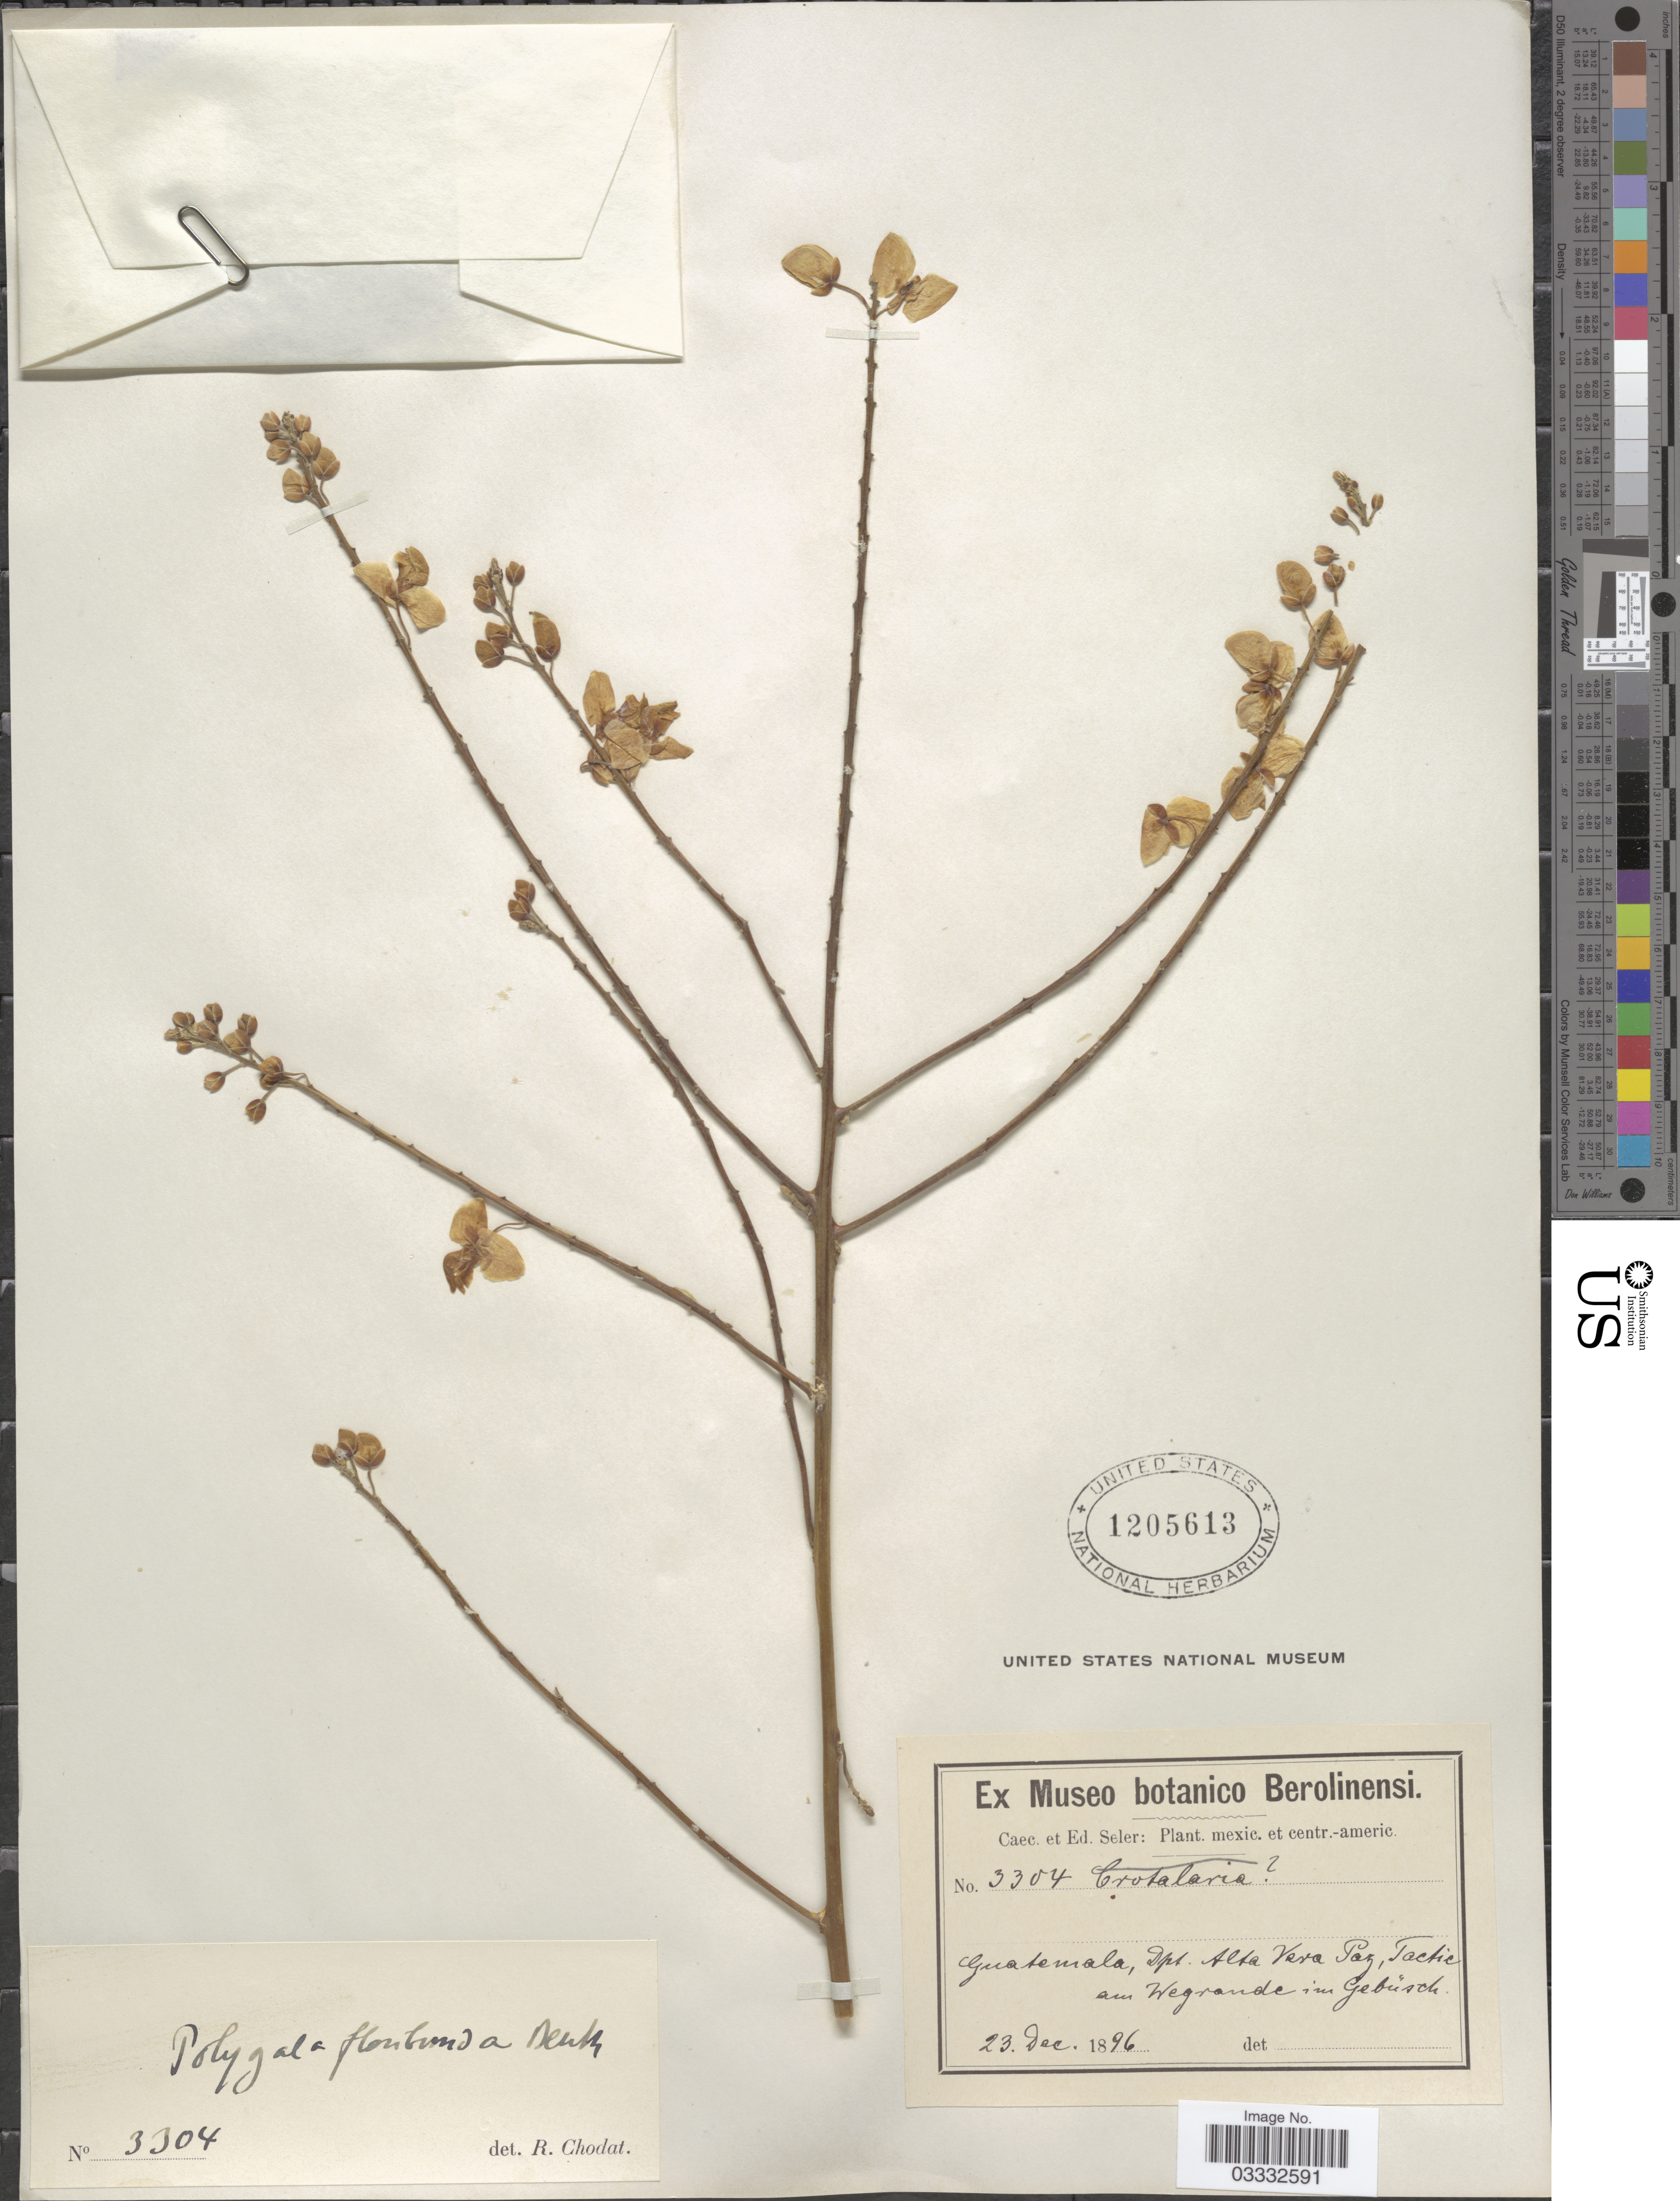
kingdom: Plantae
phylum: Tracheophyta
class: Magnoliopsida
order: Fabales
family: Polygalaceae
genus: Asemeia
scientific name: Asemeia floribunda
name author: (Benth.) J.F.B. Pastore & J.R. Abbott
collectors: C. Seler & E. G. Seler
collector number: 3304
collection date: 1896-12-23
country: Guatemala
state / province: Alta Verapaz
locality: Dpt. Alta Vera Paz, Tactic am Wegrande.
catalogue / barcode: US 1205613